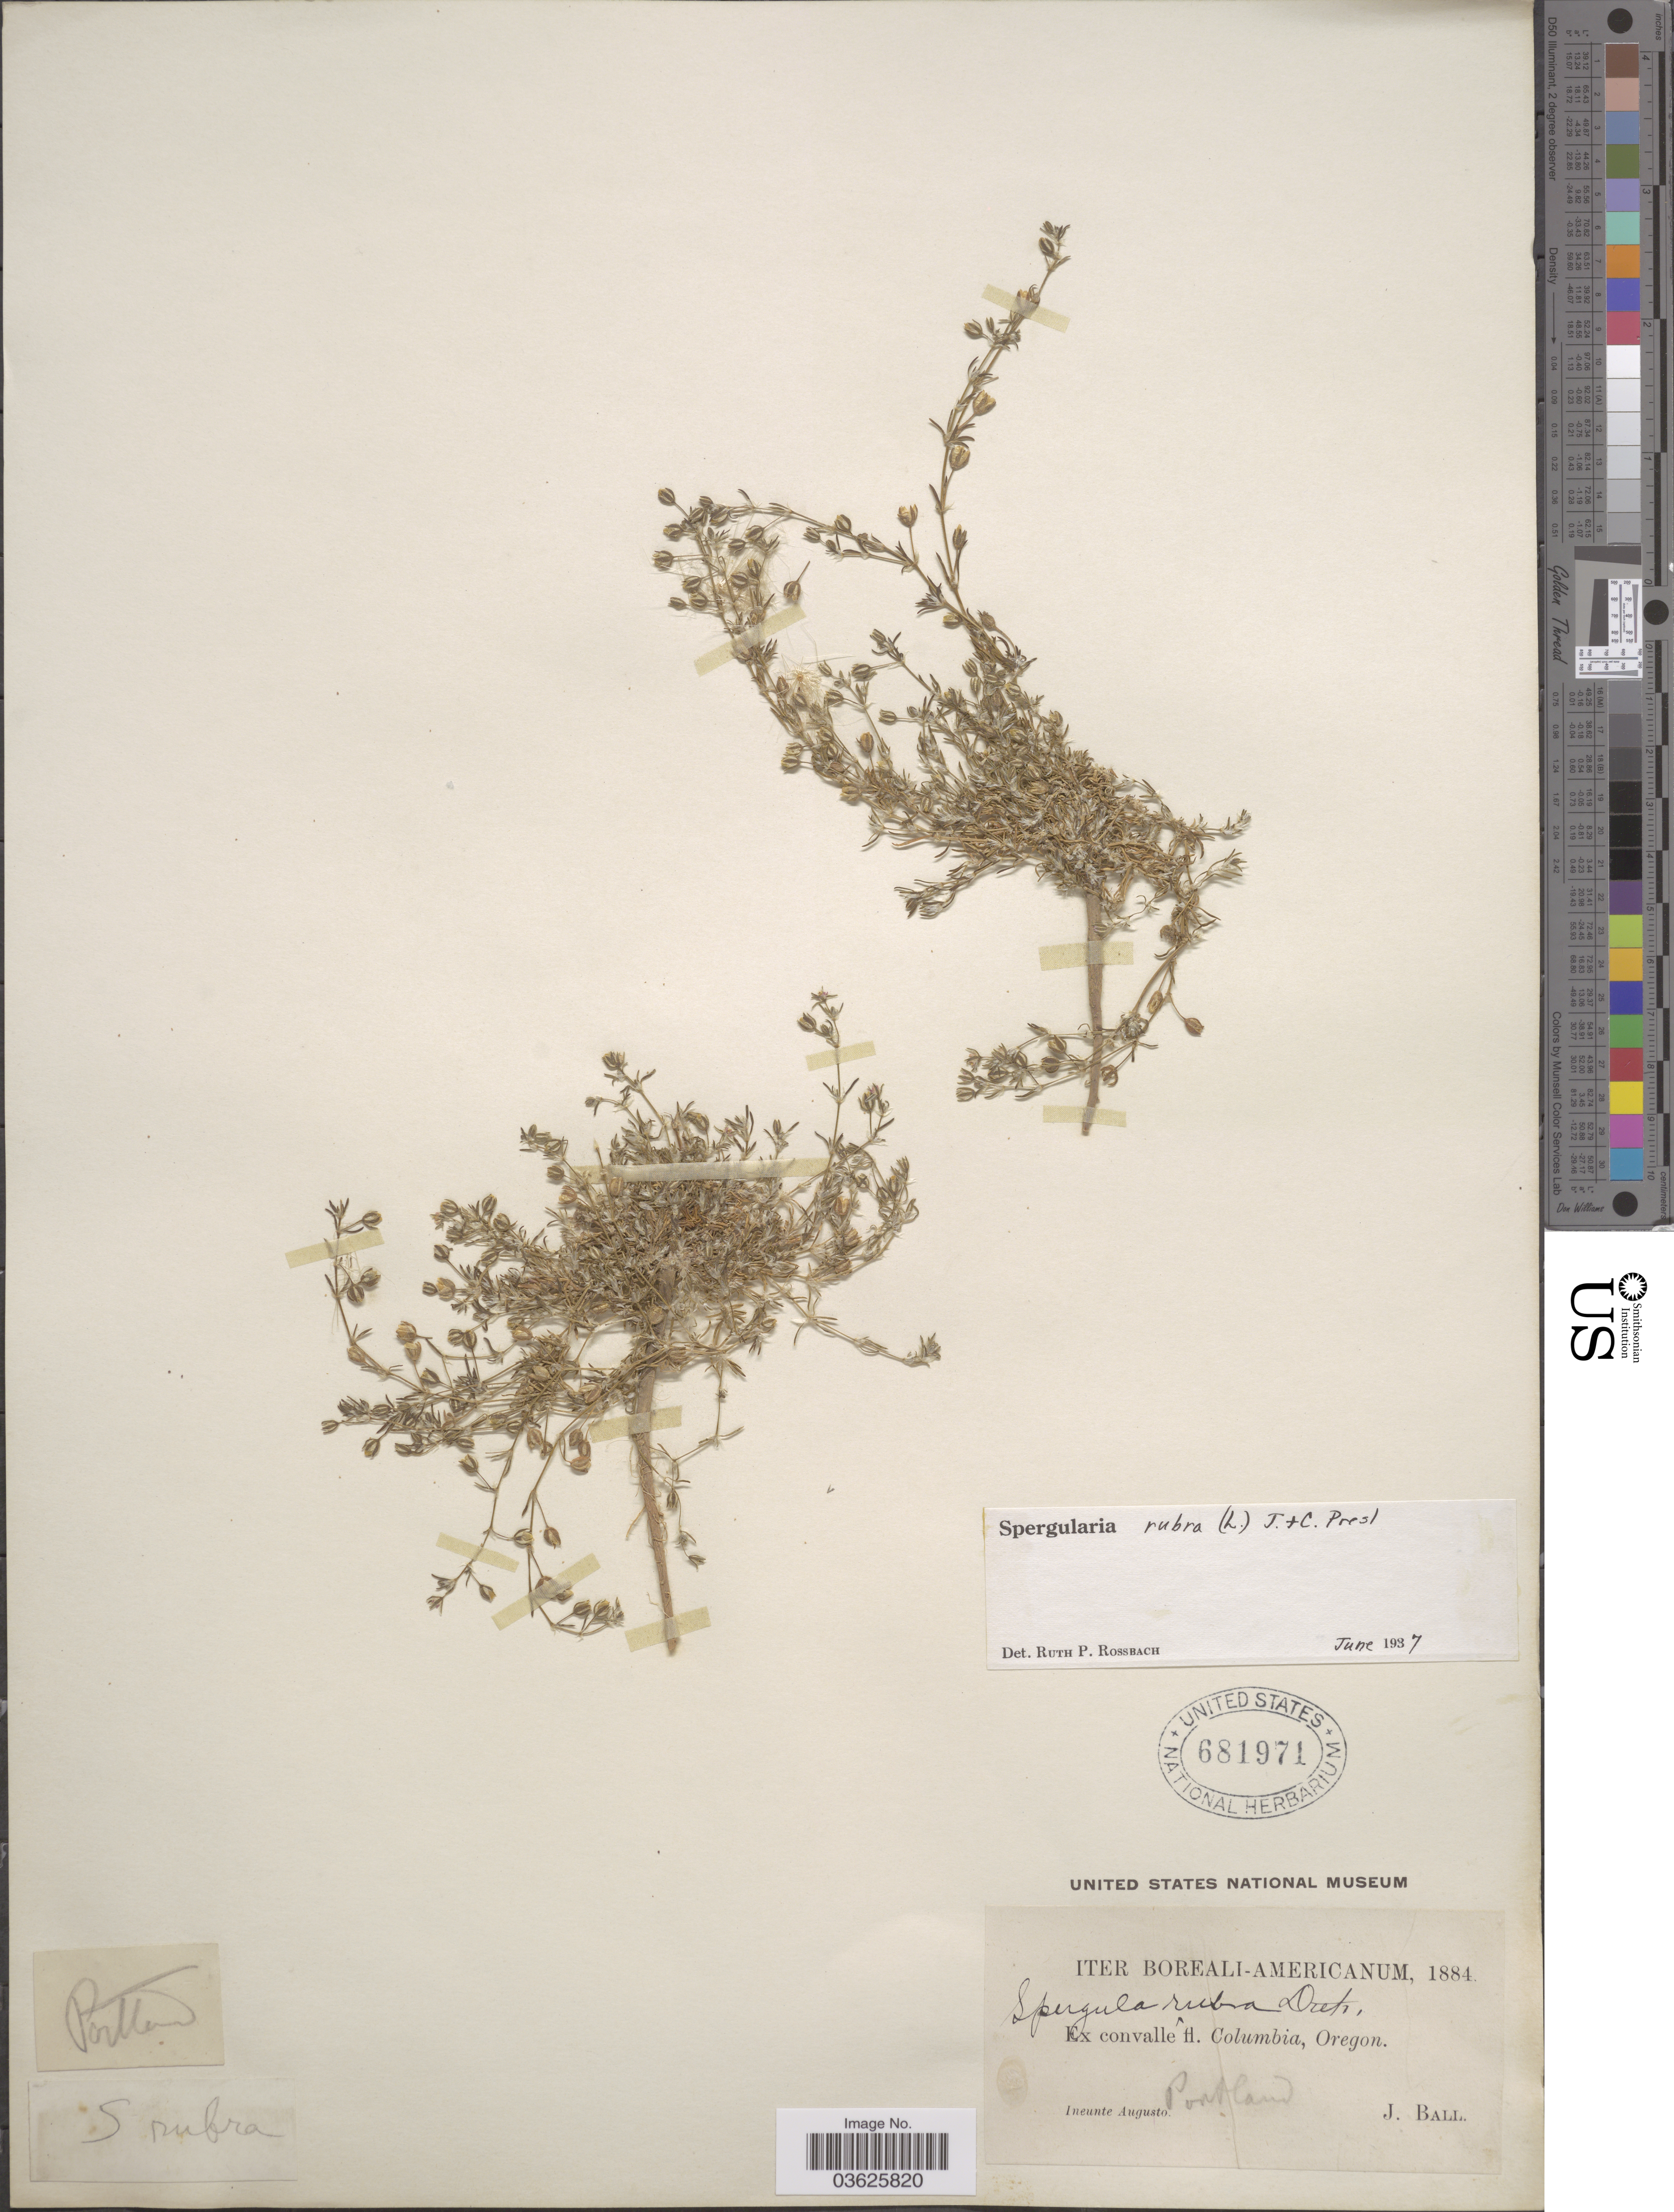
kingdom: Plantae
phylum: Tracheophyta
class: Magnoliopsida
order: Caryophyllales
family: Caryophyllaceae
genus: Spergularia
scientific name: Spergularia rubra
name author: (L.) J. Presl & C. Presl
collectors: J. Ball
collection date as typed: Ineunte Augusto 1884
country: United States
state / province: Oregon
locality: Ex convalle fl. Columbia. Portland.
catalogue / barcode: US 681971